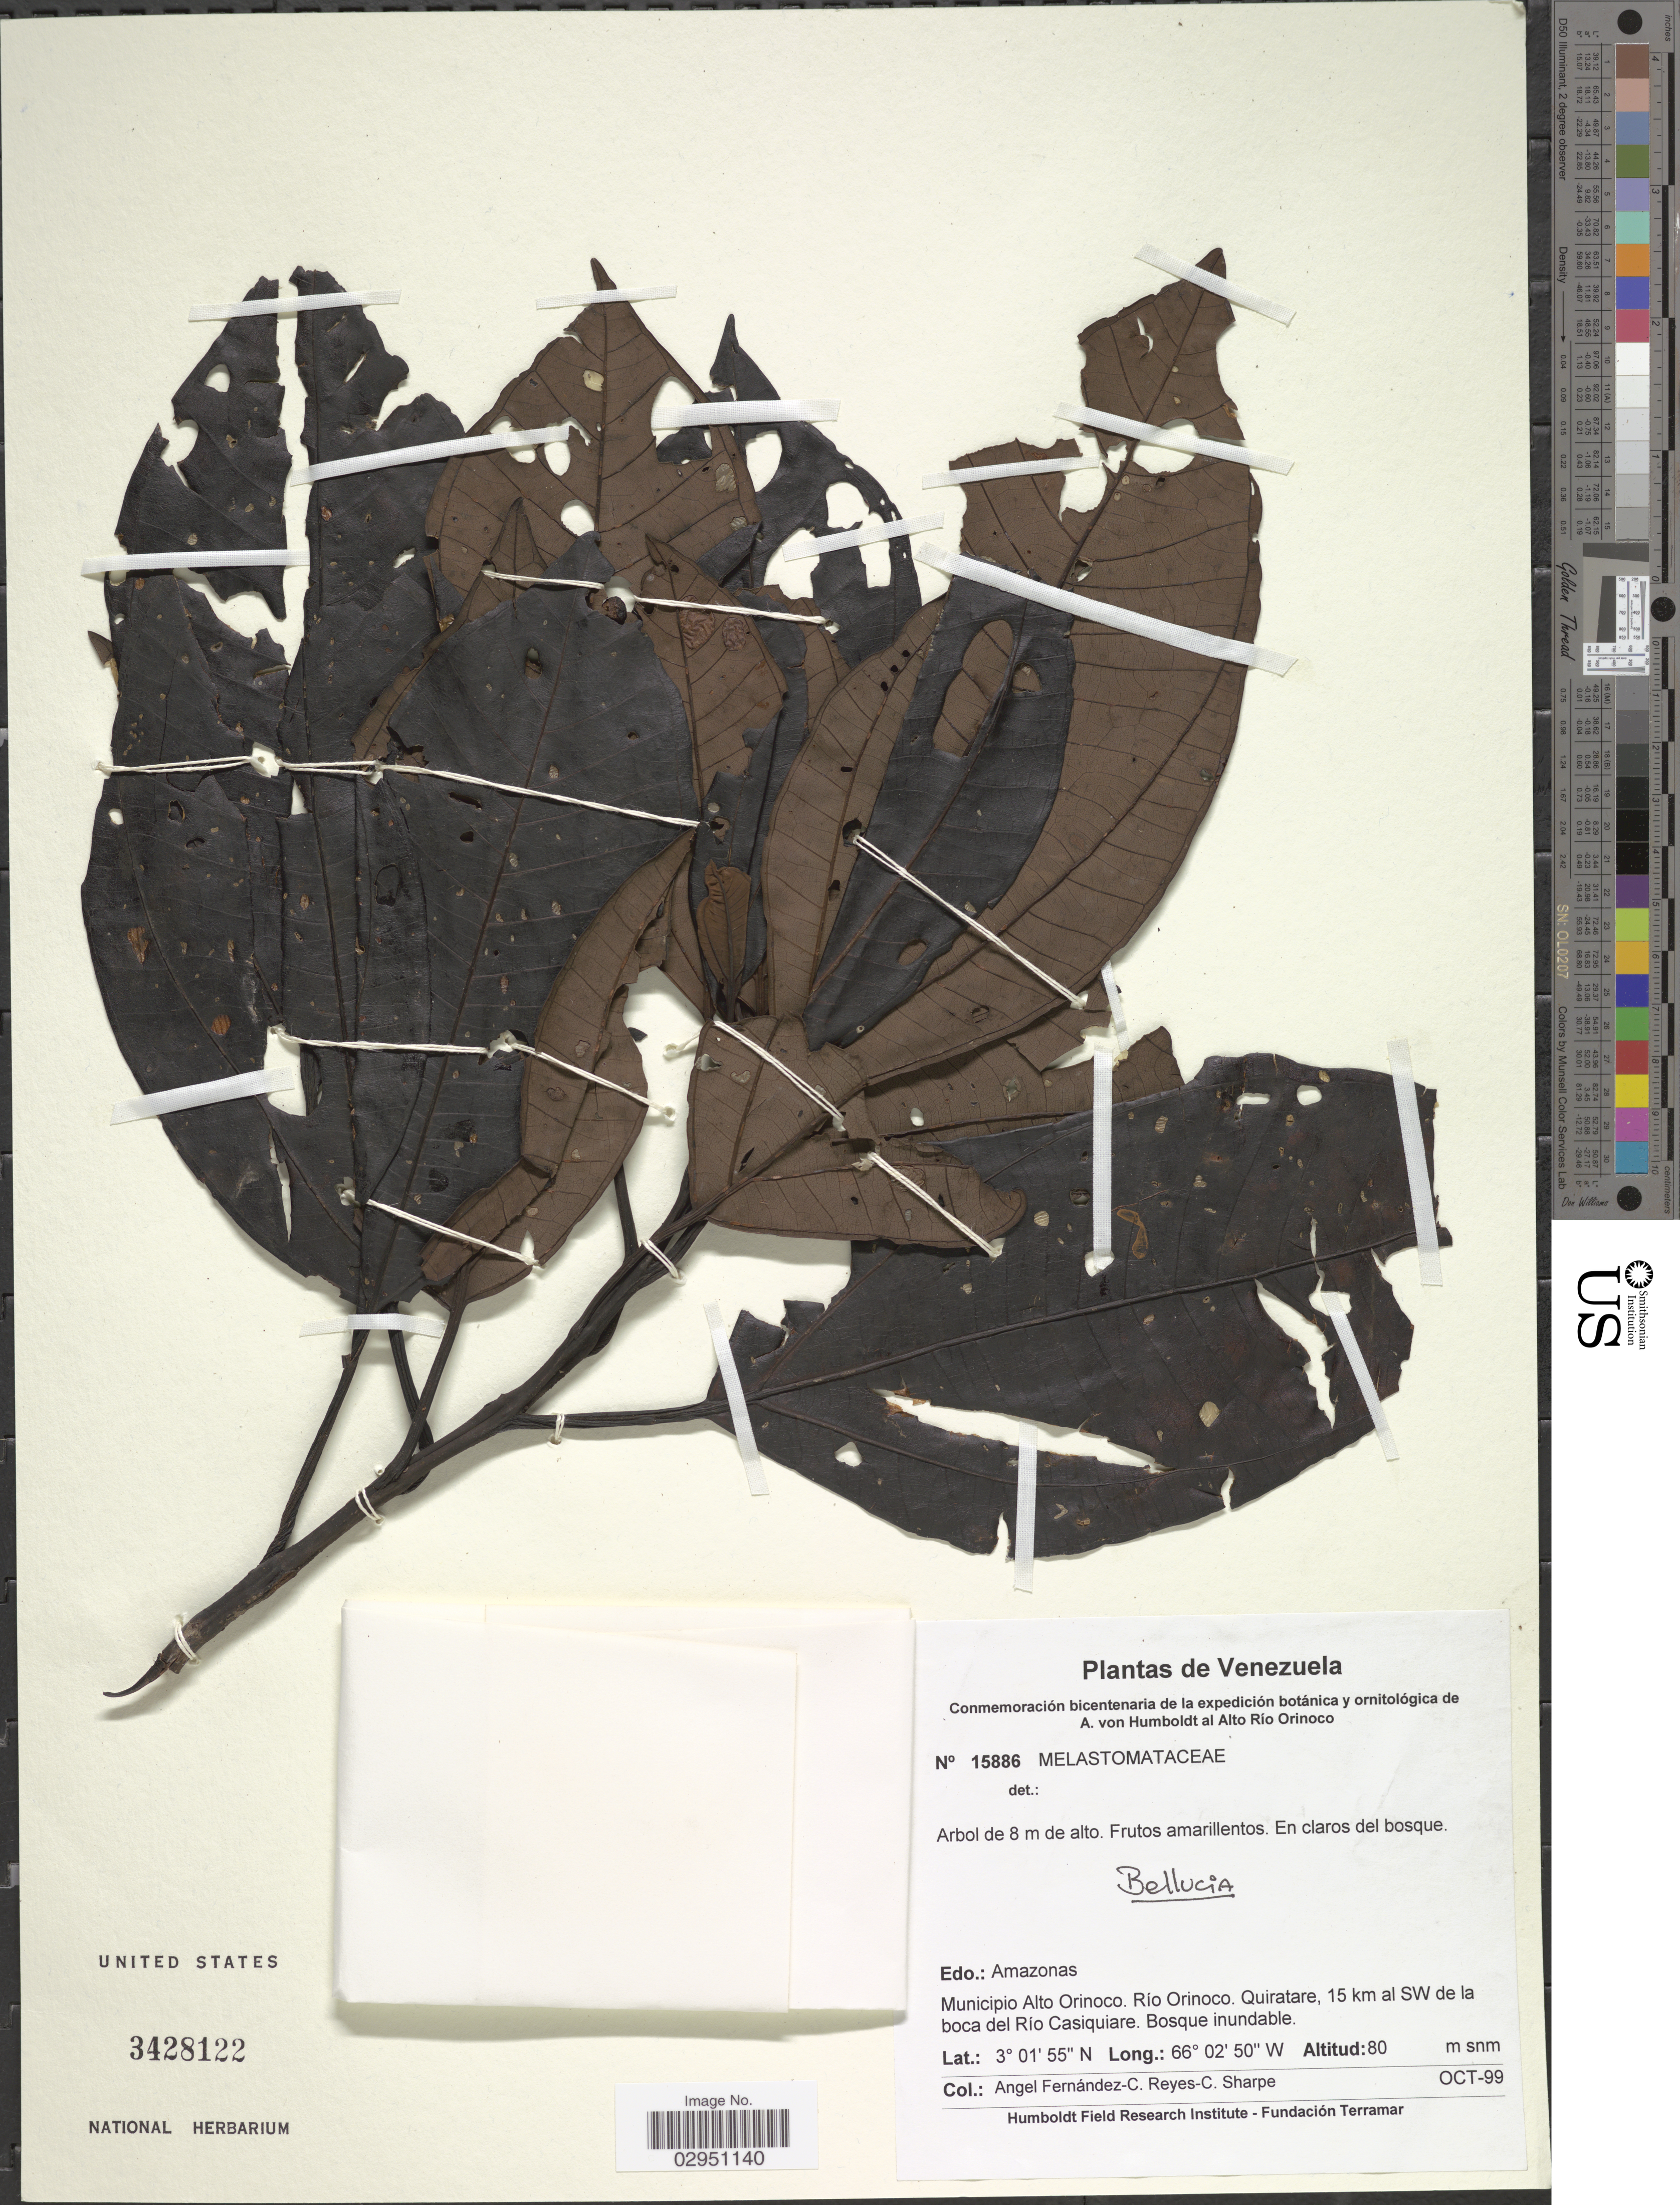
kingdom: Plantae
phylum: Tracheophyta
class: Magnoliopsida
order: Myrtales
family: Melastomataceae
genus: Bellucia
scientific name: Bellucia sp.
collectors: Á. Fernández, C. Reyes & C. Sharpe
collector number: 15886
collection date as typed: Transcribed d/m/y: /10/99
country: Venezuela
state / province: Amazonas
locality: Municipio Alto Orinoco. Río Orinoco. Quiratare. 15 km al SW de la boca del Río Casiquiare.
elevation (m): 80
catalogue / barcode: US 3428122